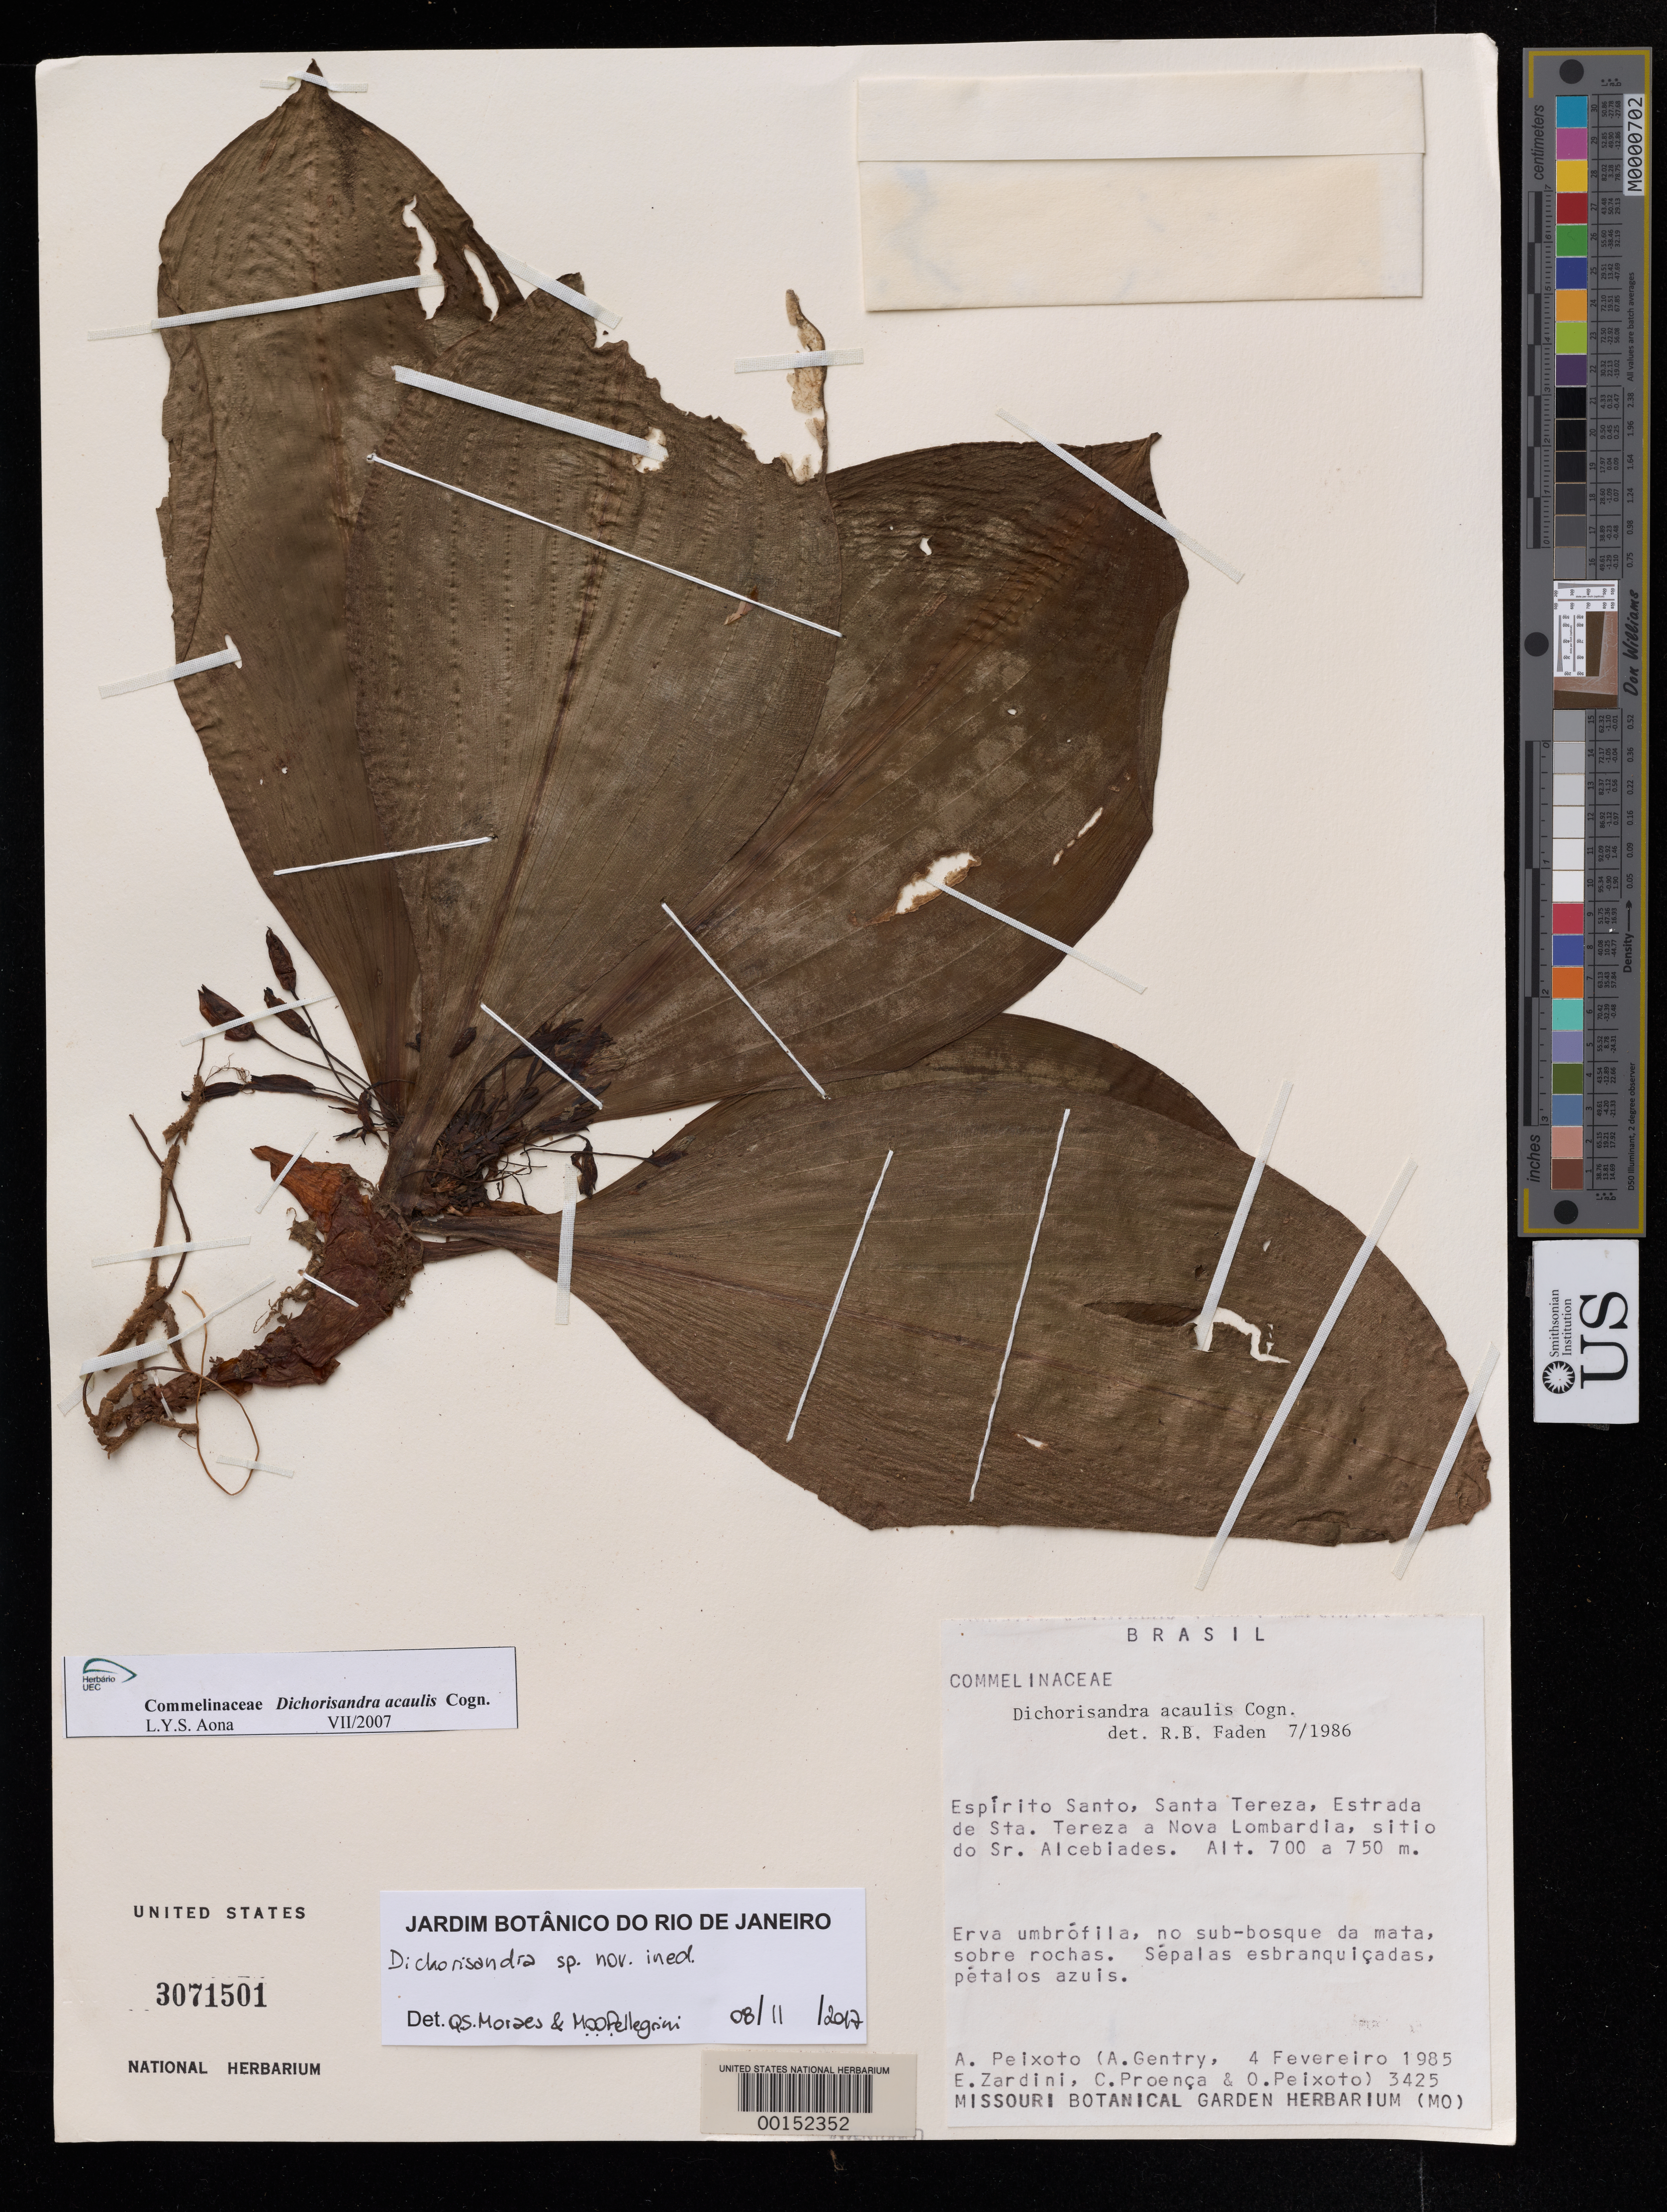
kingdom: Plantae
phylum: Tracheophyta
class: Liliopsida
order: Commelinales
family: Commelinaceae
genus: Dichorisandra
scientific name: Dichorisandra sp. nov.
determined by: Moraes, Q. S.; Pellegrini, M. O.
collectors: A. L. Peixoto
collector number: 3425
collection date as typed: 04 Feb 1985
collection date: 1985-02-04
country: Brazil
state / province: Espírito Santo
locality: Santa tereza, estrada de sta. tereza a nova lombardia, near sr. alcebiades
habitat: Rocky thicket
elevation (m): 700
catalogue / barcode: US 3071501